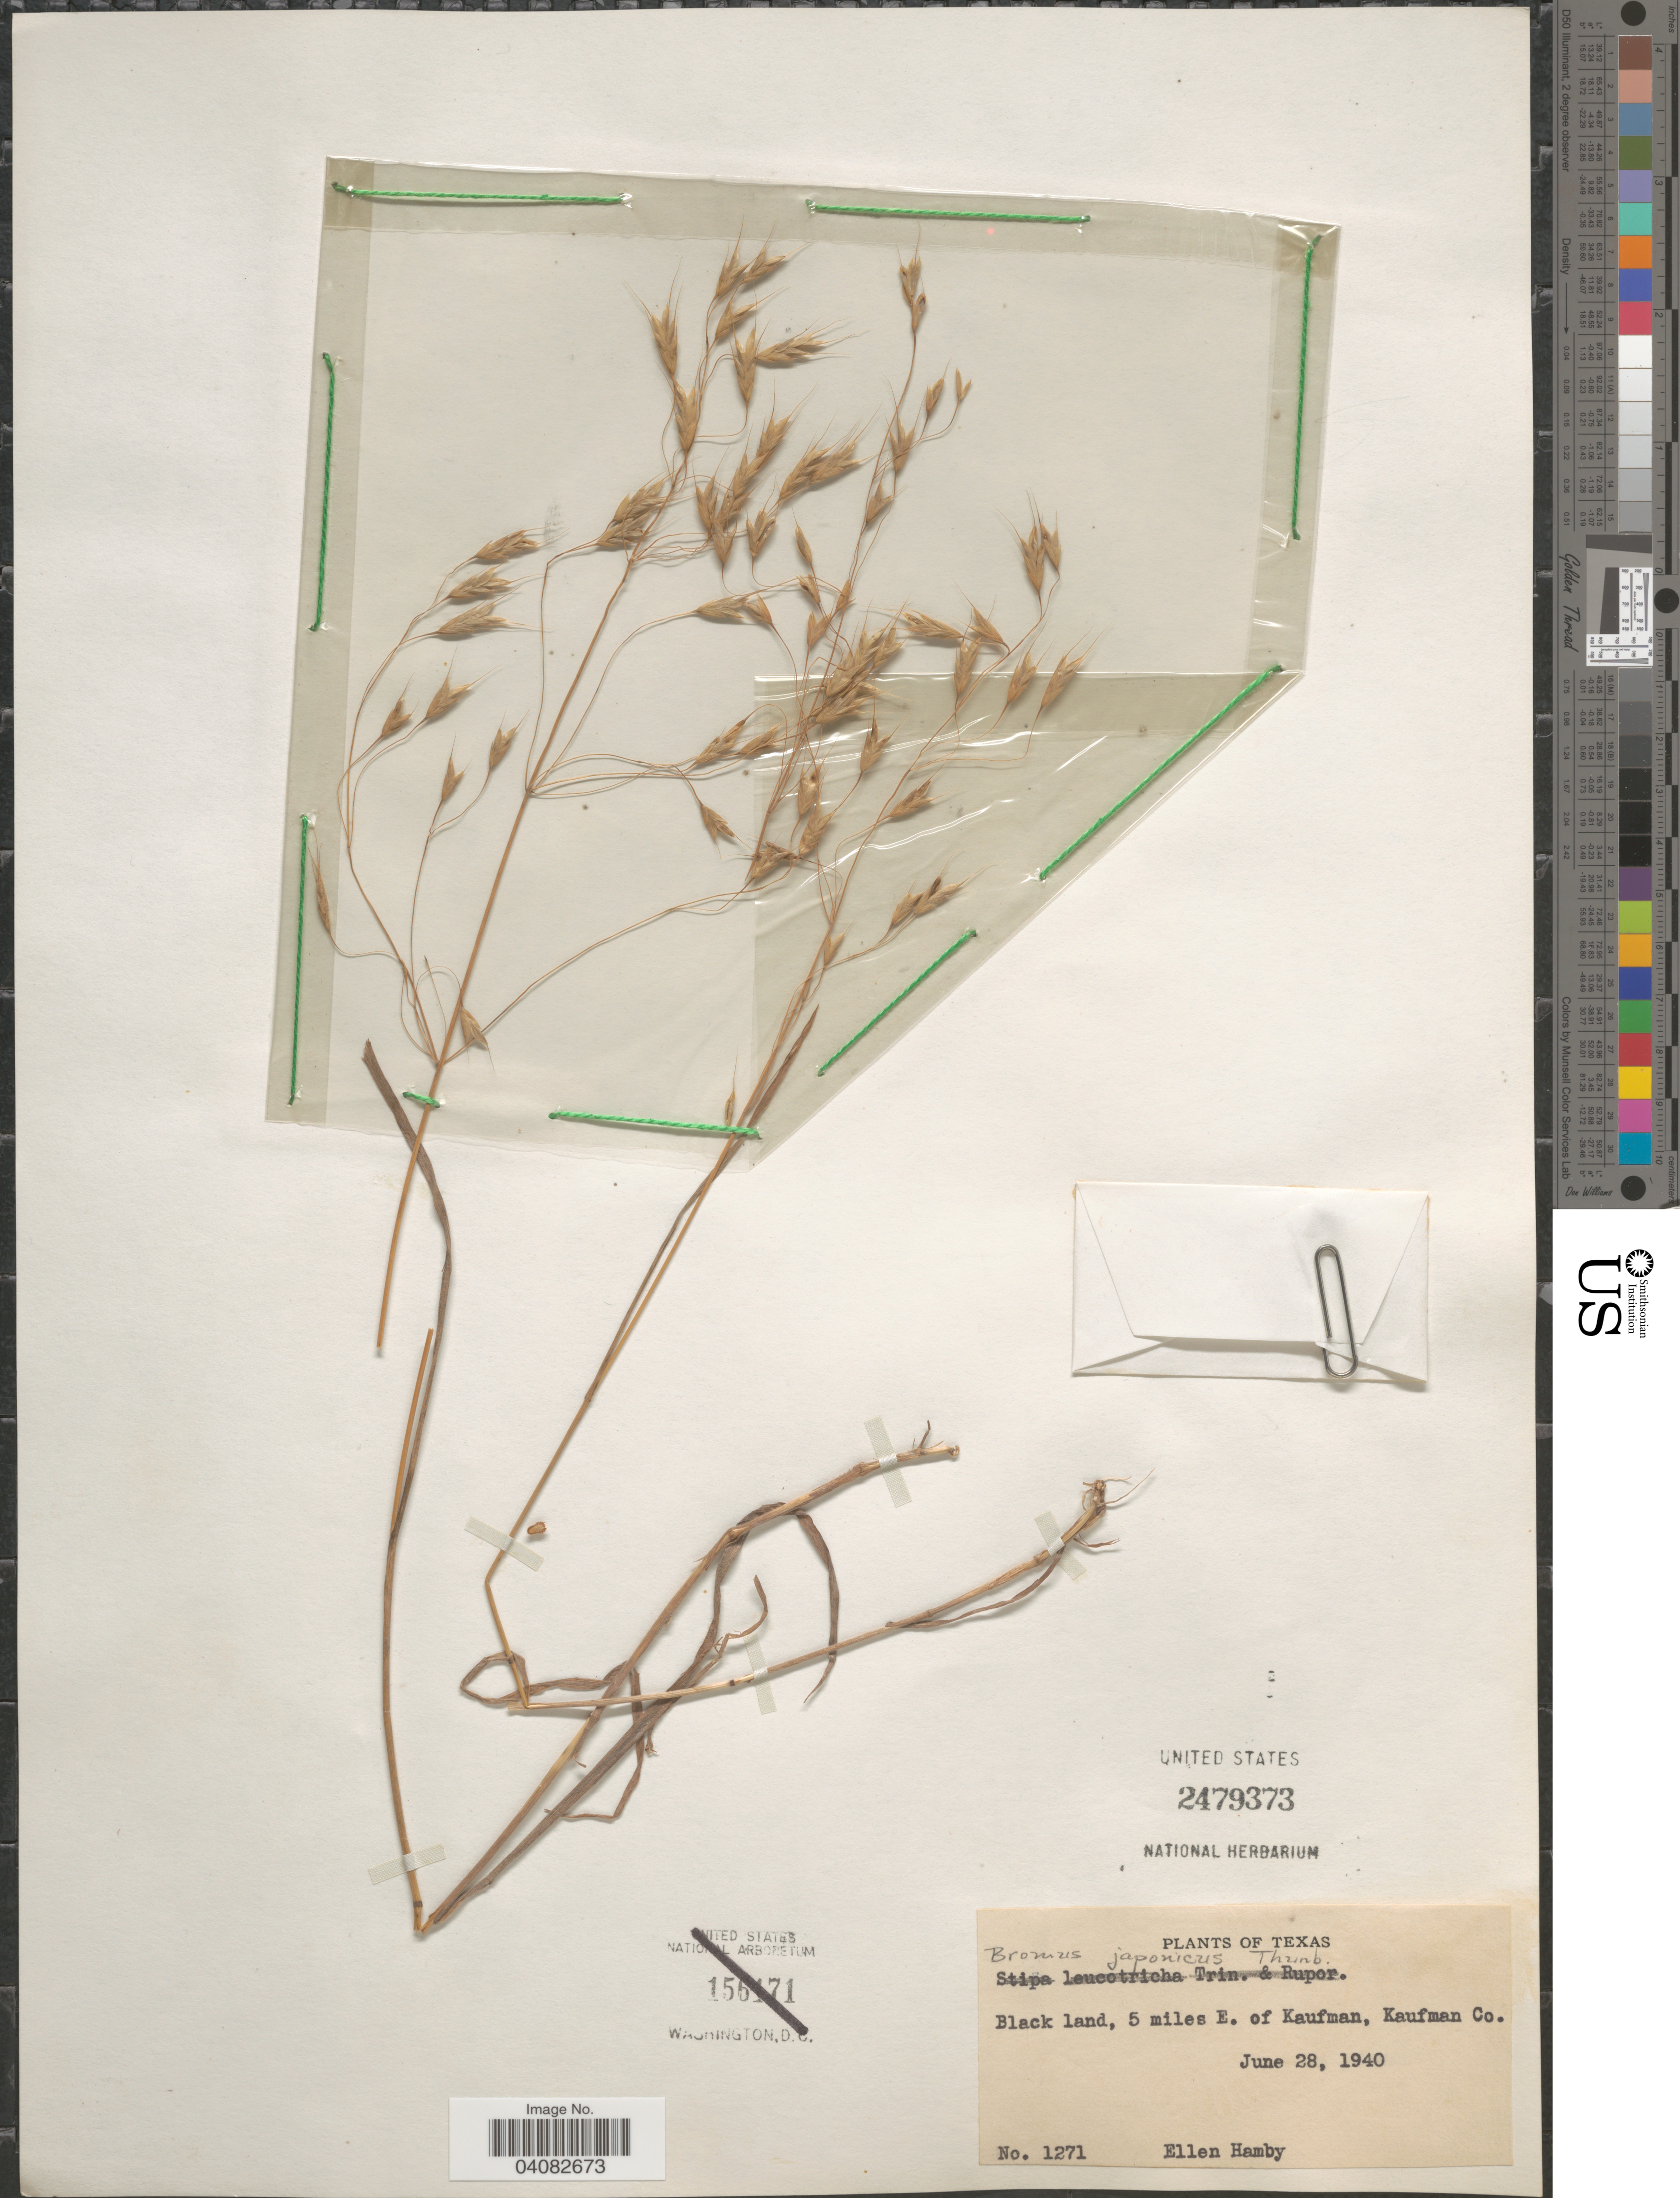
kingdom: Plantae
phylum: Tracheophyta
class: Liliopsida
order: Poales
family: Poaceae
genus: Bromus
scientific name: Bromus japonicus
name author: Houtt.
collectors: E. Hamby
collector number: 1271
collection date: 1940-06-28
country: United States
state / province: Texas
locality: Black land, 5 miles E. of Kaufman, Kaufman Co.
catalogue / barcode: US 2479373